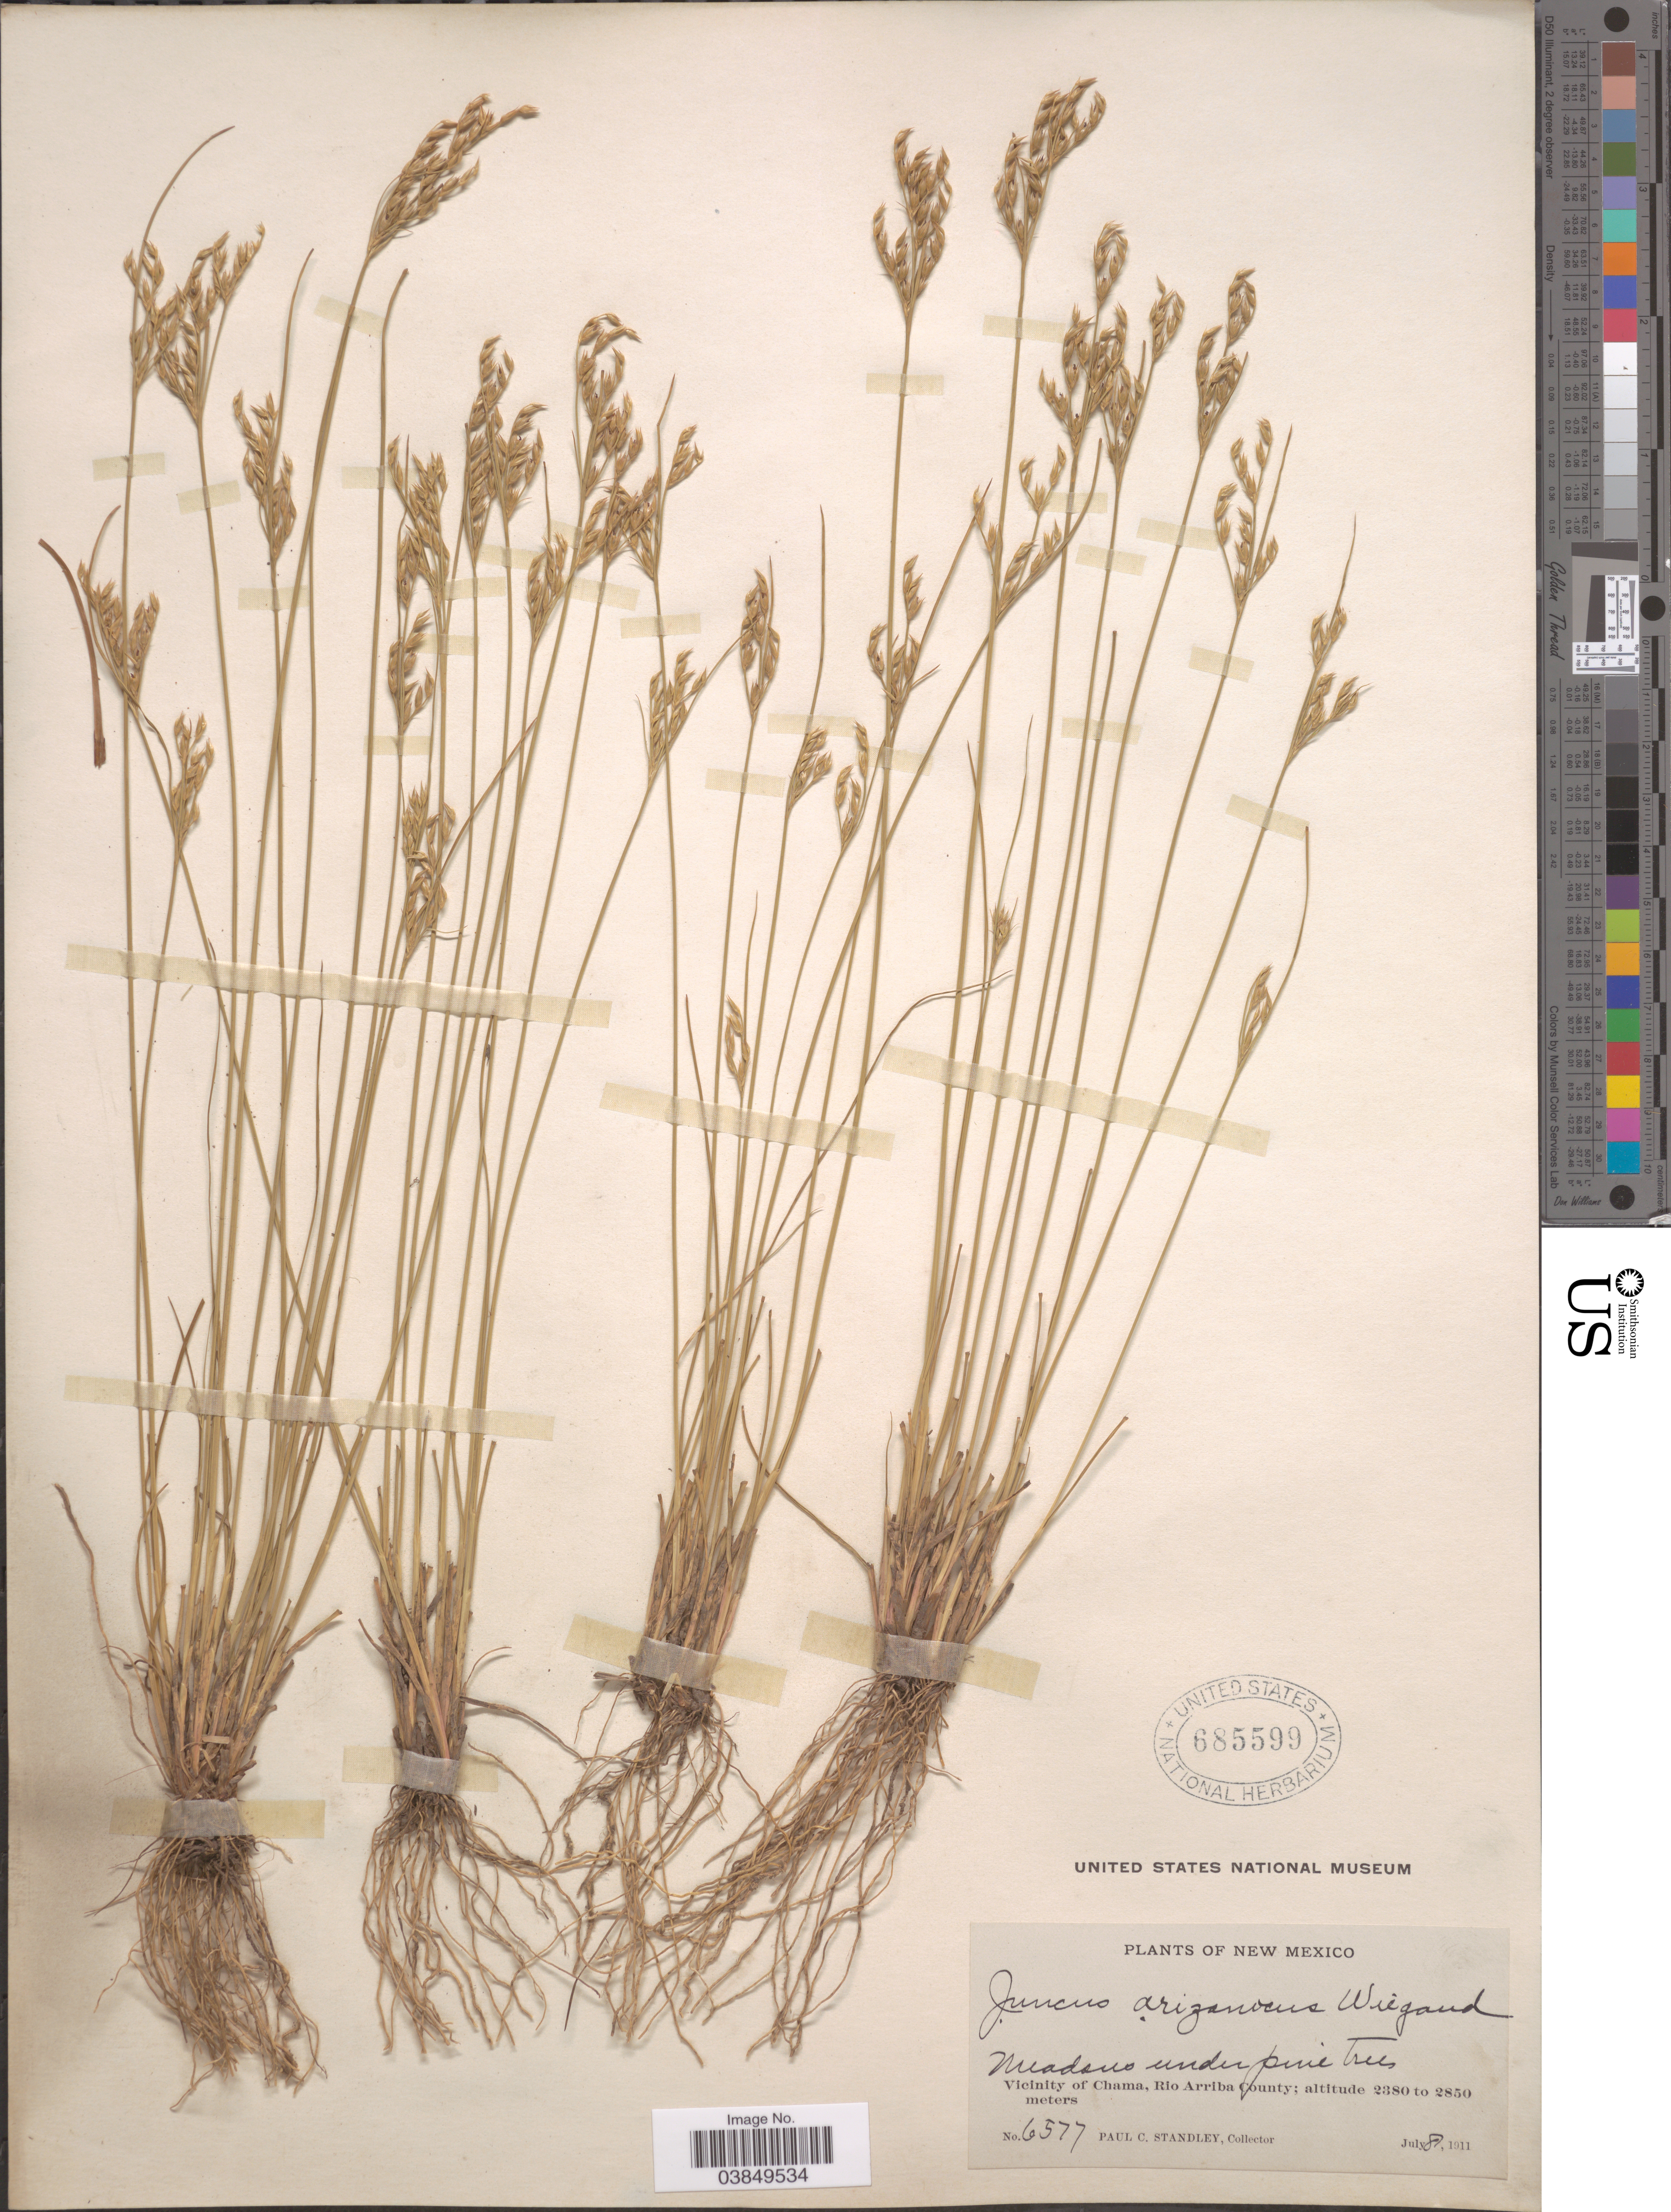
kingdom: Plantae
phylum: Tracheophyta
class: Liliopsida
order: Poales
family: Juncaceae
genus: Juncus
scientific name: Juncus arizonicus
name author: Wiegand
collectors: P. C. Standley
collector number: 6577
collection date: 1911-07-08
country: United States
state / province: New Mexico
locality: Vicinity of Chama, Rio Arriba County.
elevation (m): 2380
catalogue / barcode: US 685599